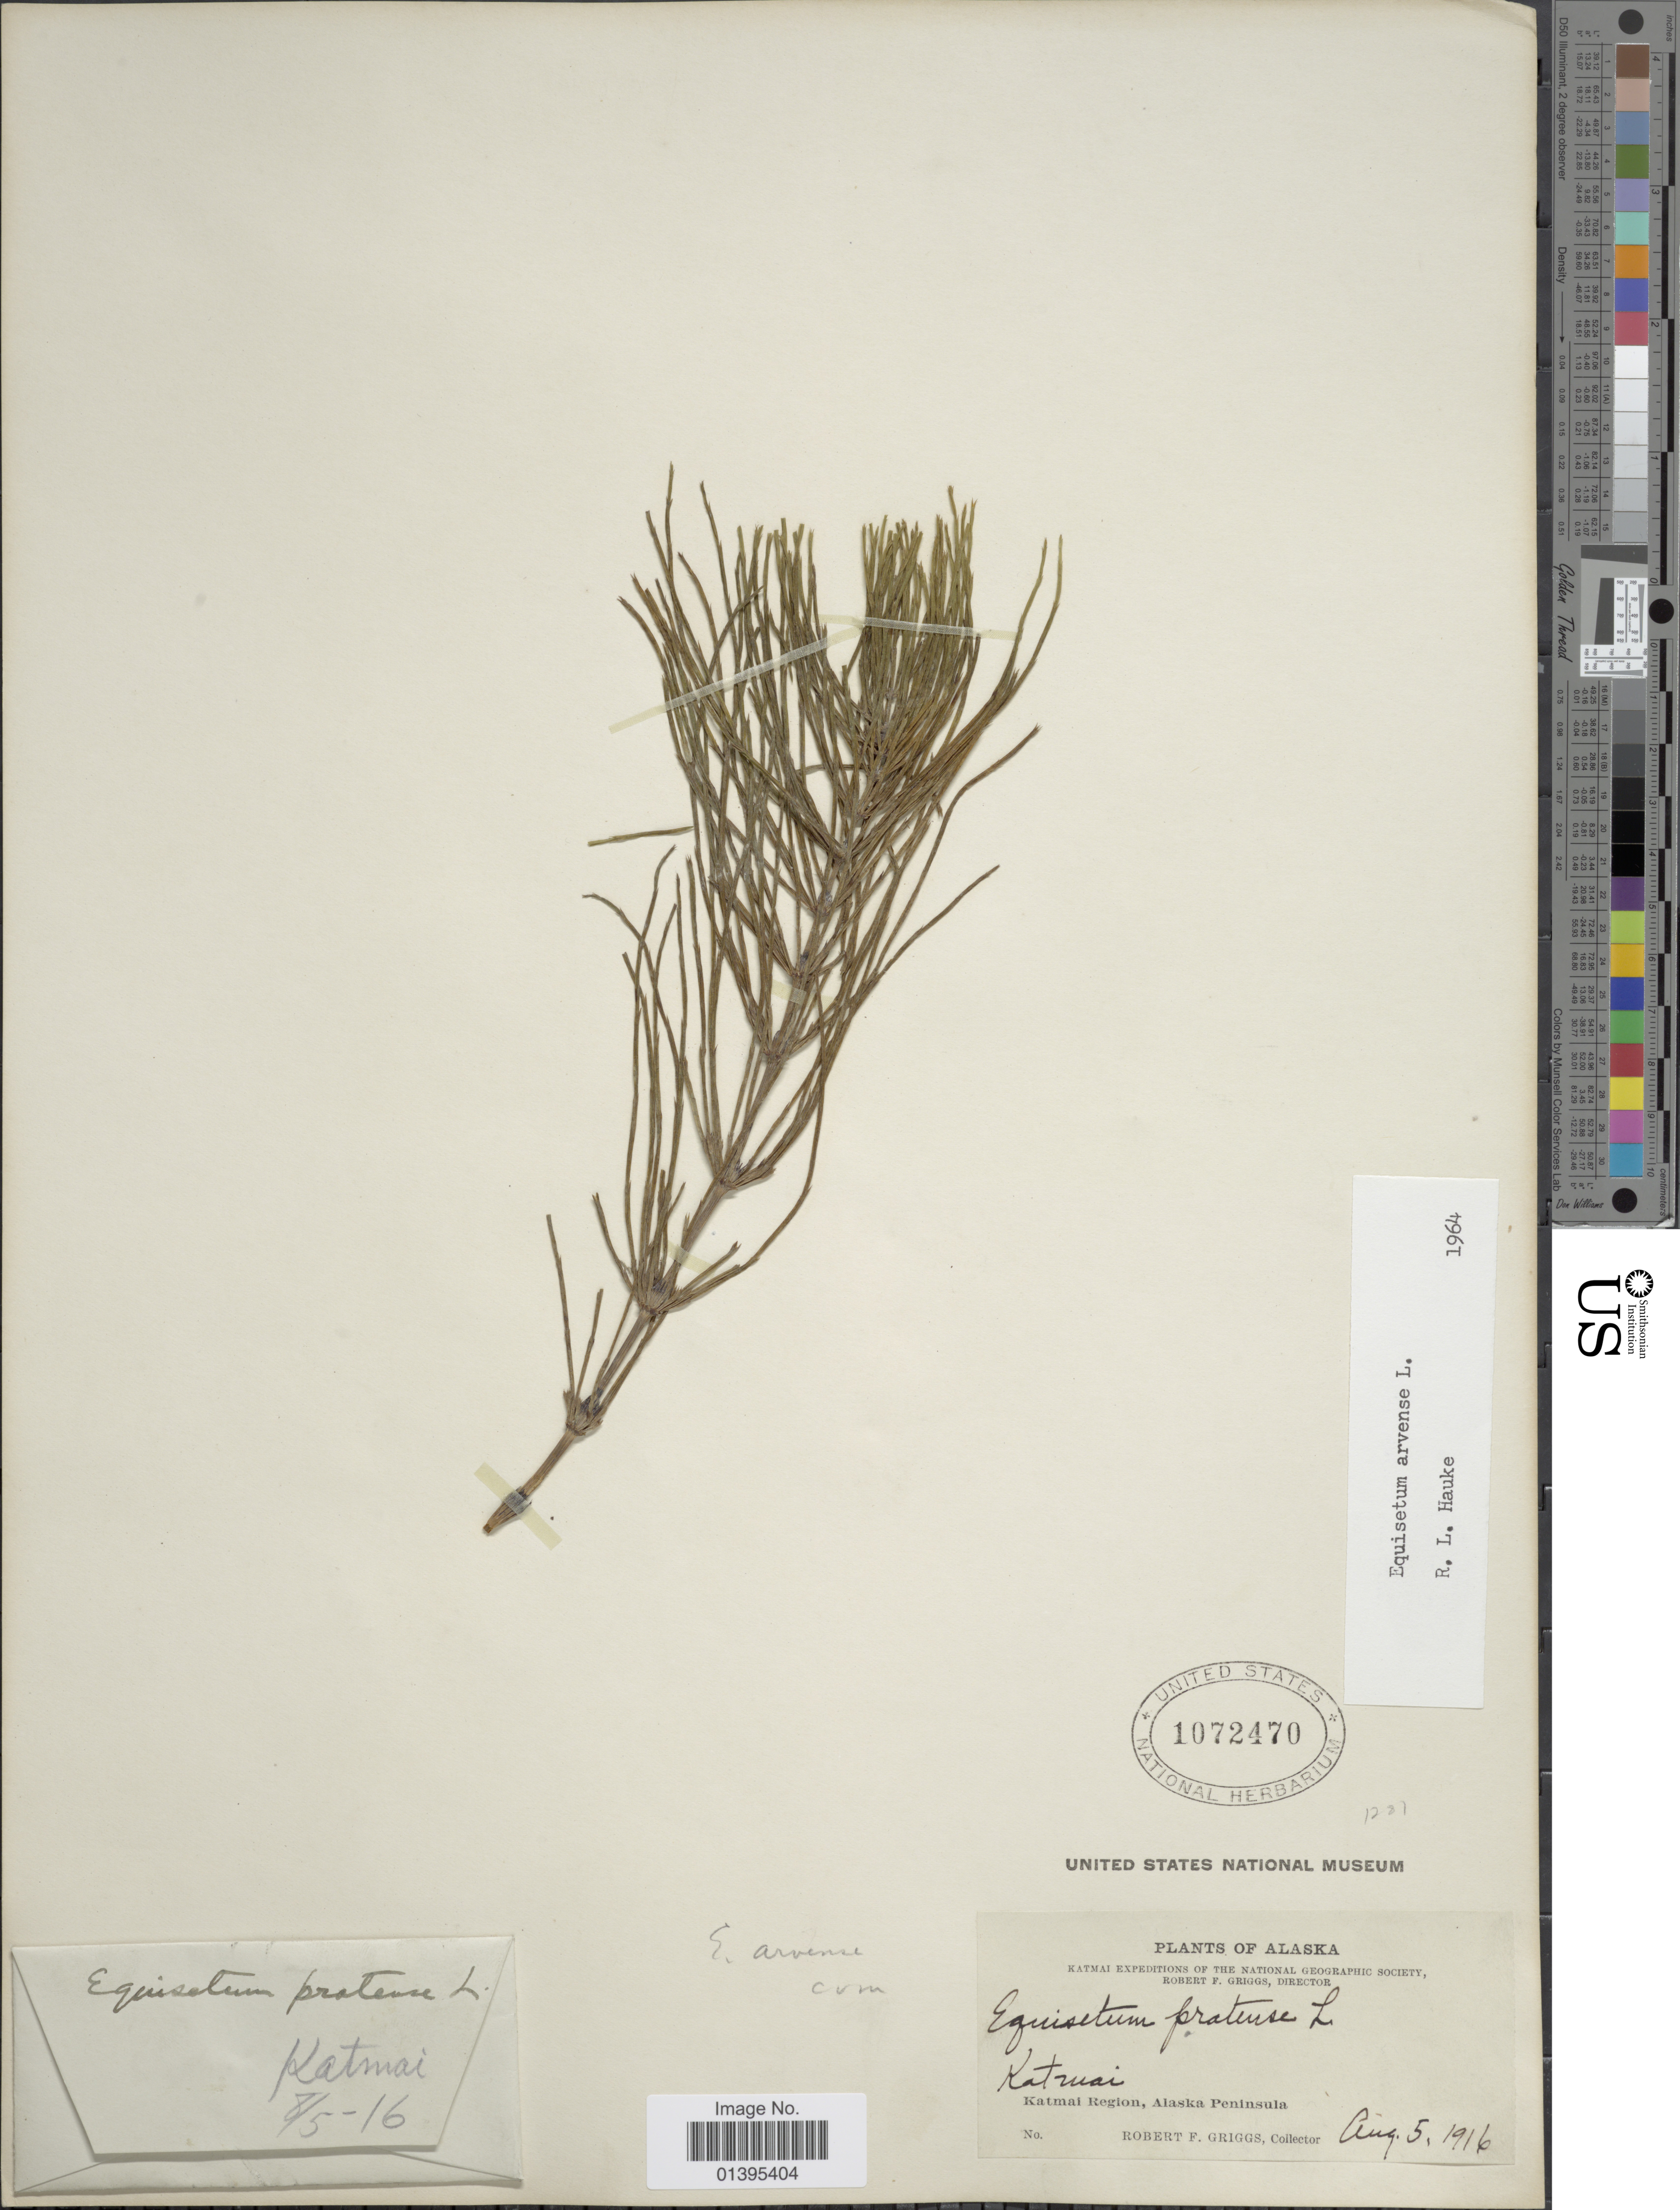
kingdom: Plantae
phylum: Tracheophyta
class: Polypodiopsida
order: Equisetales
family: Equisetaceae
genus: Equisetum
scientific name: Equisetum arvense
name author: L.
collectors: R. F. Griggs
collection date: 1916-08-05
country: United States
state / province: Alaska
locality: Katmai, Katmai Region, Alaska Peninsula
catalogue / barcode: US 1072470